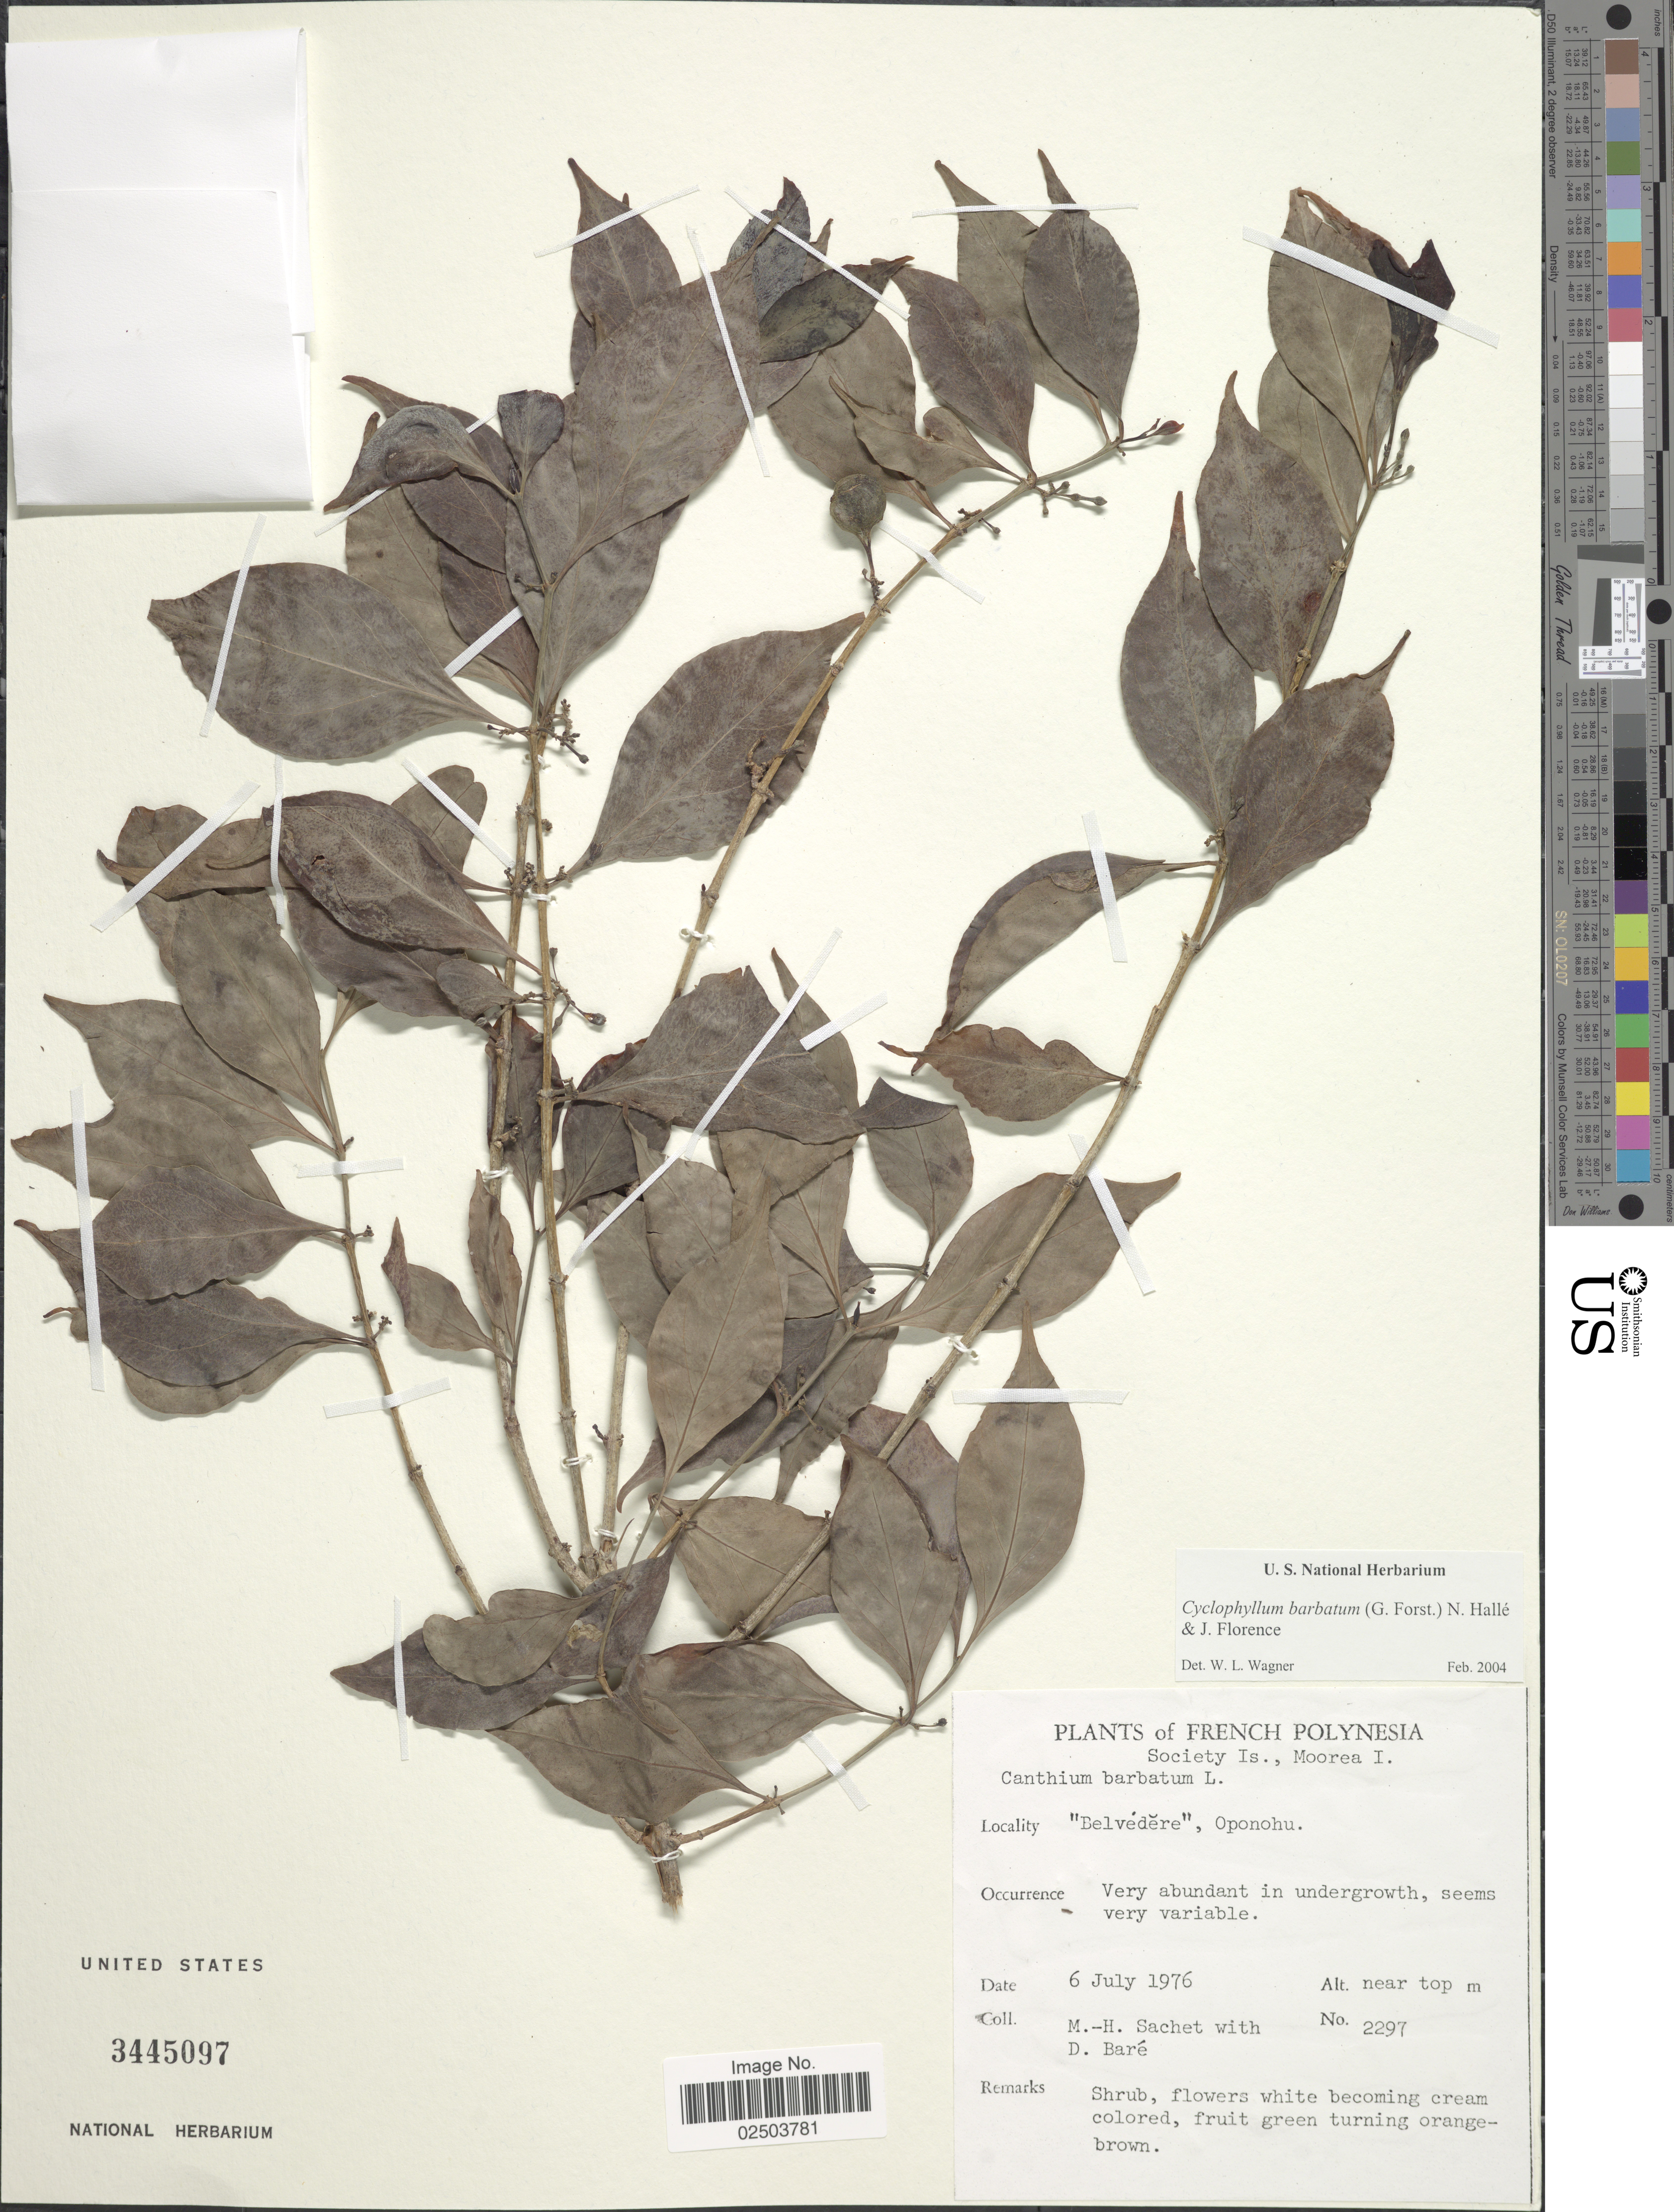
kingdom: Plantae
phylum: Tracheophyta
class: Magnoliopsida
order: Gentianales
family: Rubiaceae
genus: Cyclophyllum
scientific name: Cyclophyllum barbatum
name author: (G. Forst.) N. Hallé & J. Florence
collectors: M.-H. Sachet & D. Baré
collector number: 2297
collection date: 1976-07-06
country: French Polynesia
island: Moorea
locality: Society Is., Moorea I. "Belvedere", Oponohu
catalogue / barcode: US 3445097